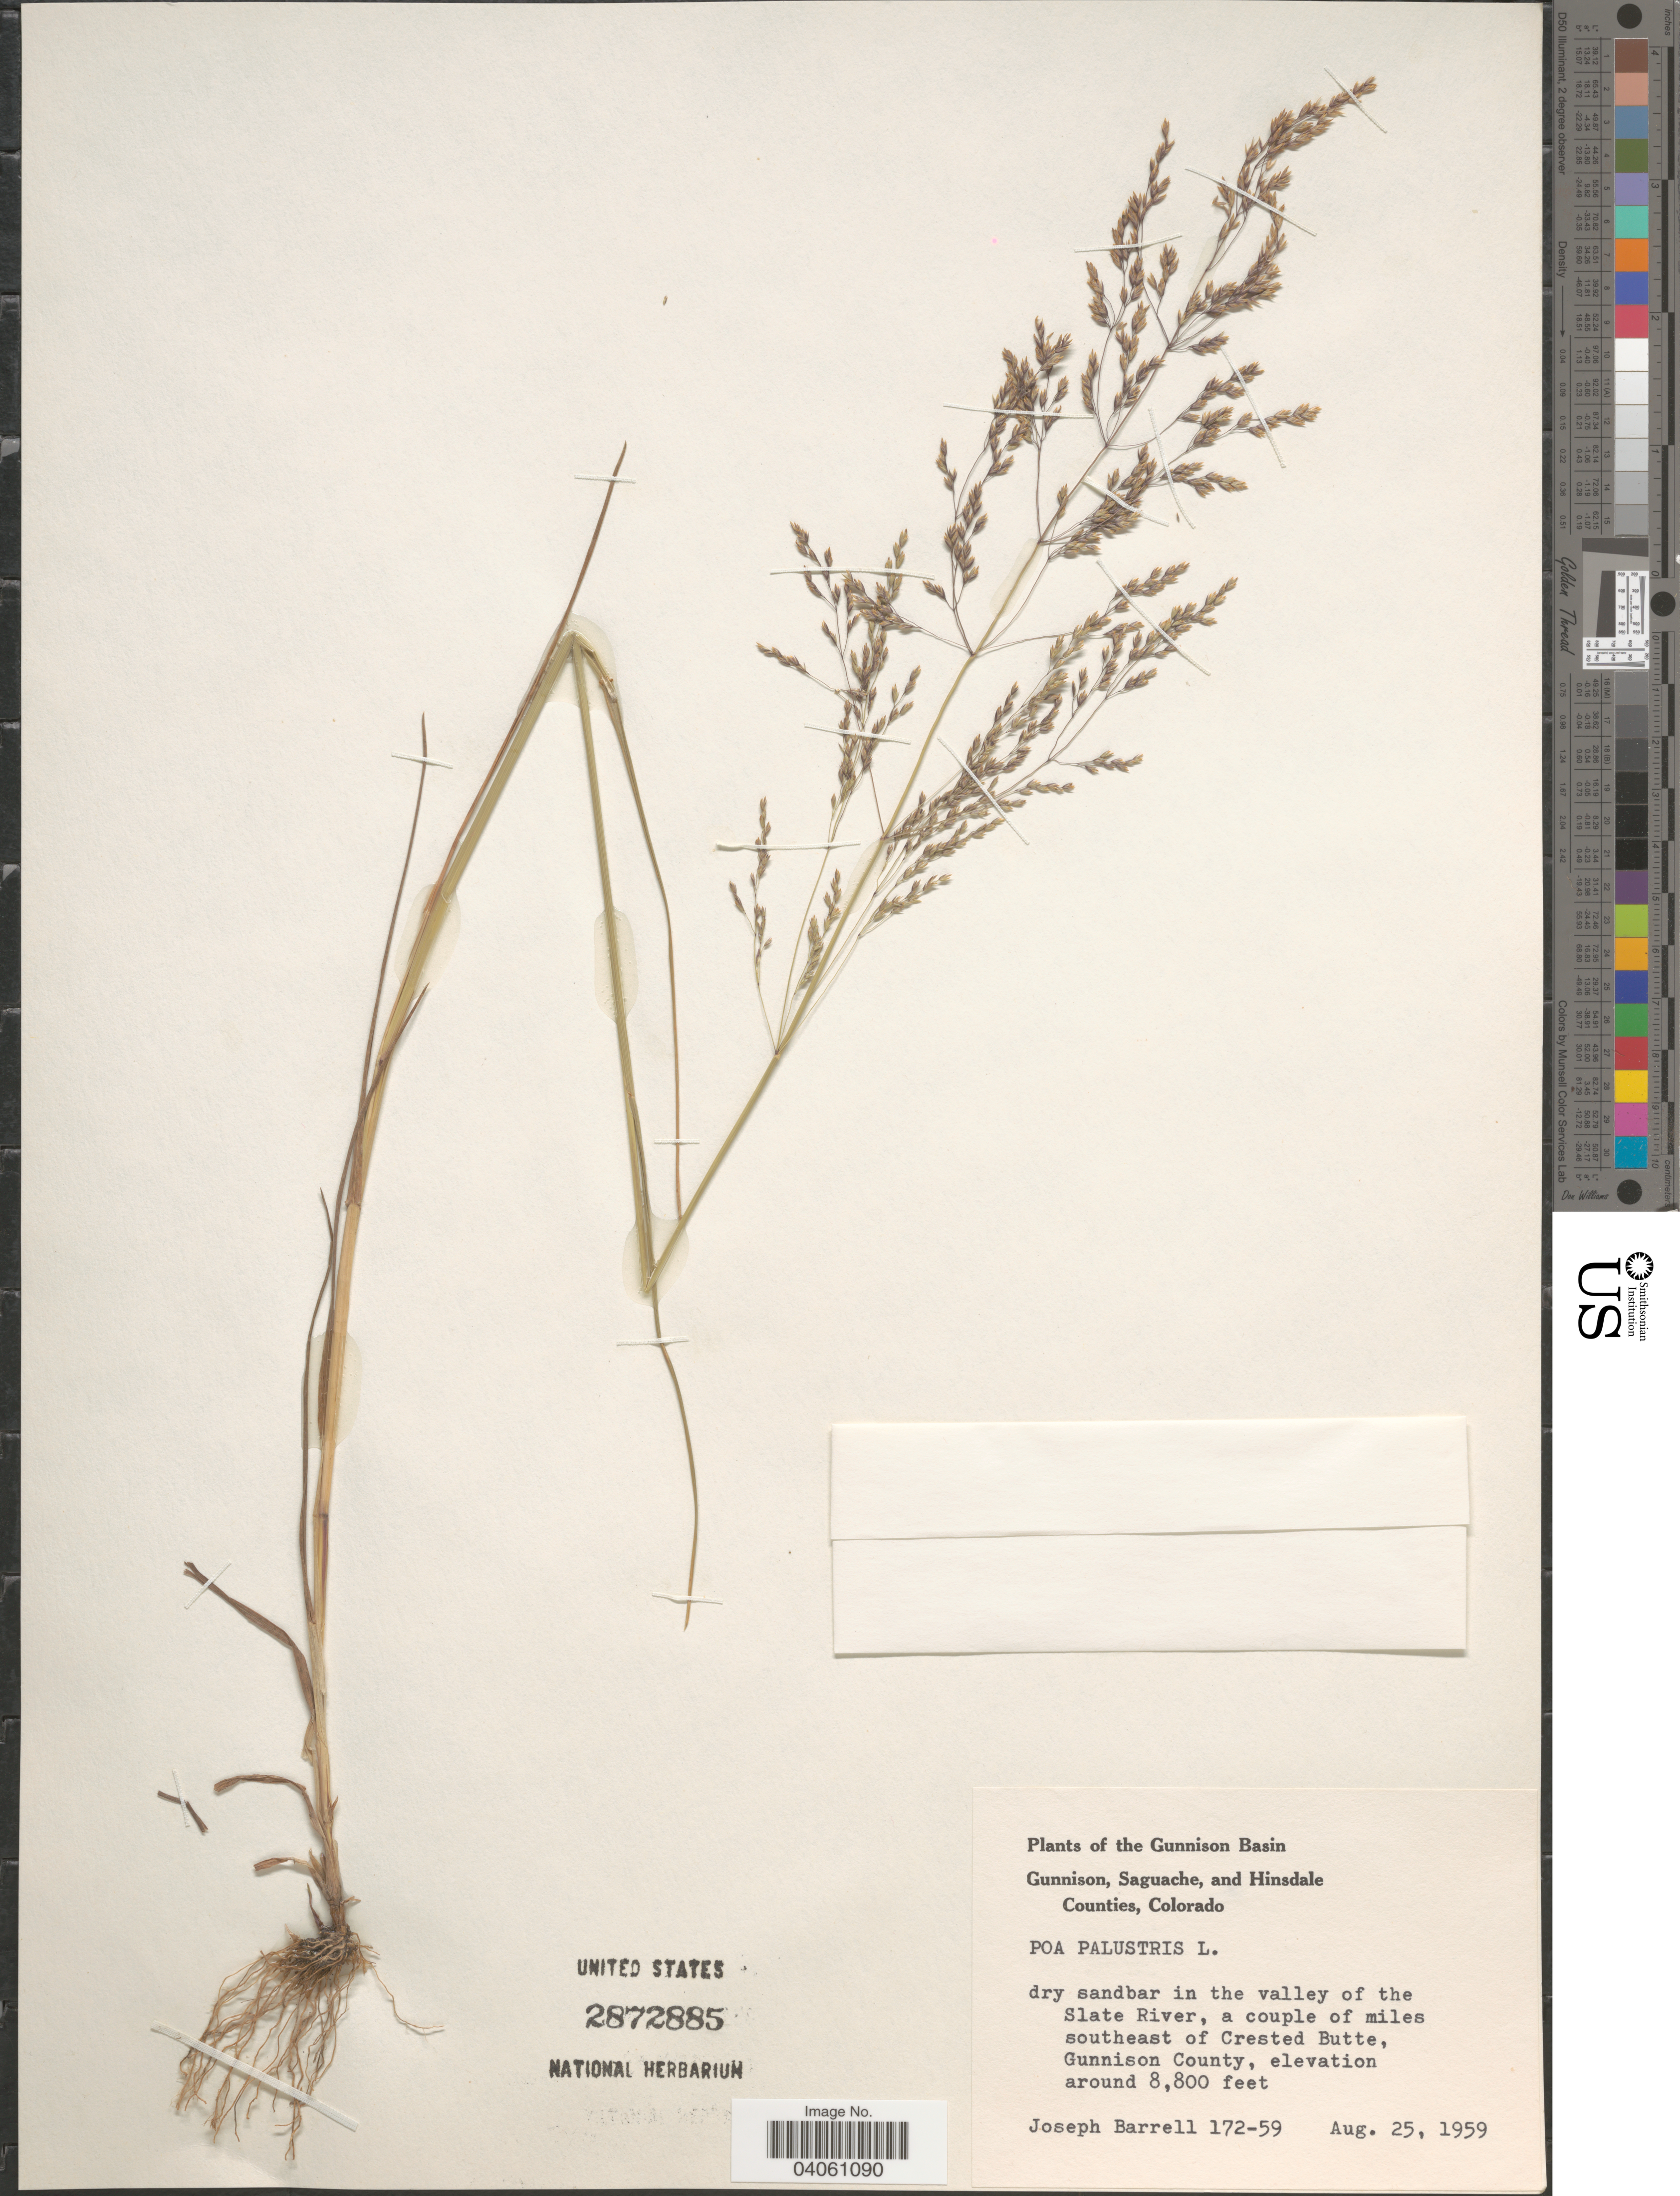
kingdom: Plantae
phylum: Tracheophyta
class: Liliopsida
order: Poales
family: Poaceae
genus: Poa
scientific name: Poa palustris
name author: L.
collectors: J. Barrell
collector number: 172-59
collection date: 1959-08-25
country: United States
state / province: Colorado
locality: Gunnison Basin. In the valley of the Slate River, a couple of miles southeast of Crested Butte, Gunnison County.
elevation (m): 2682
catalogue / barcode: US 2872885